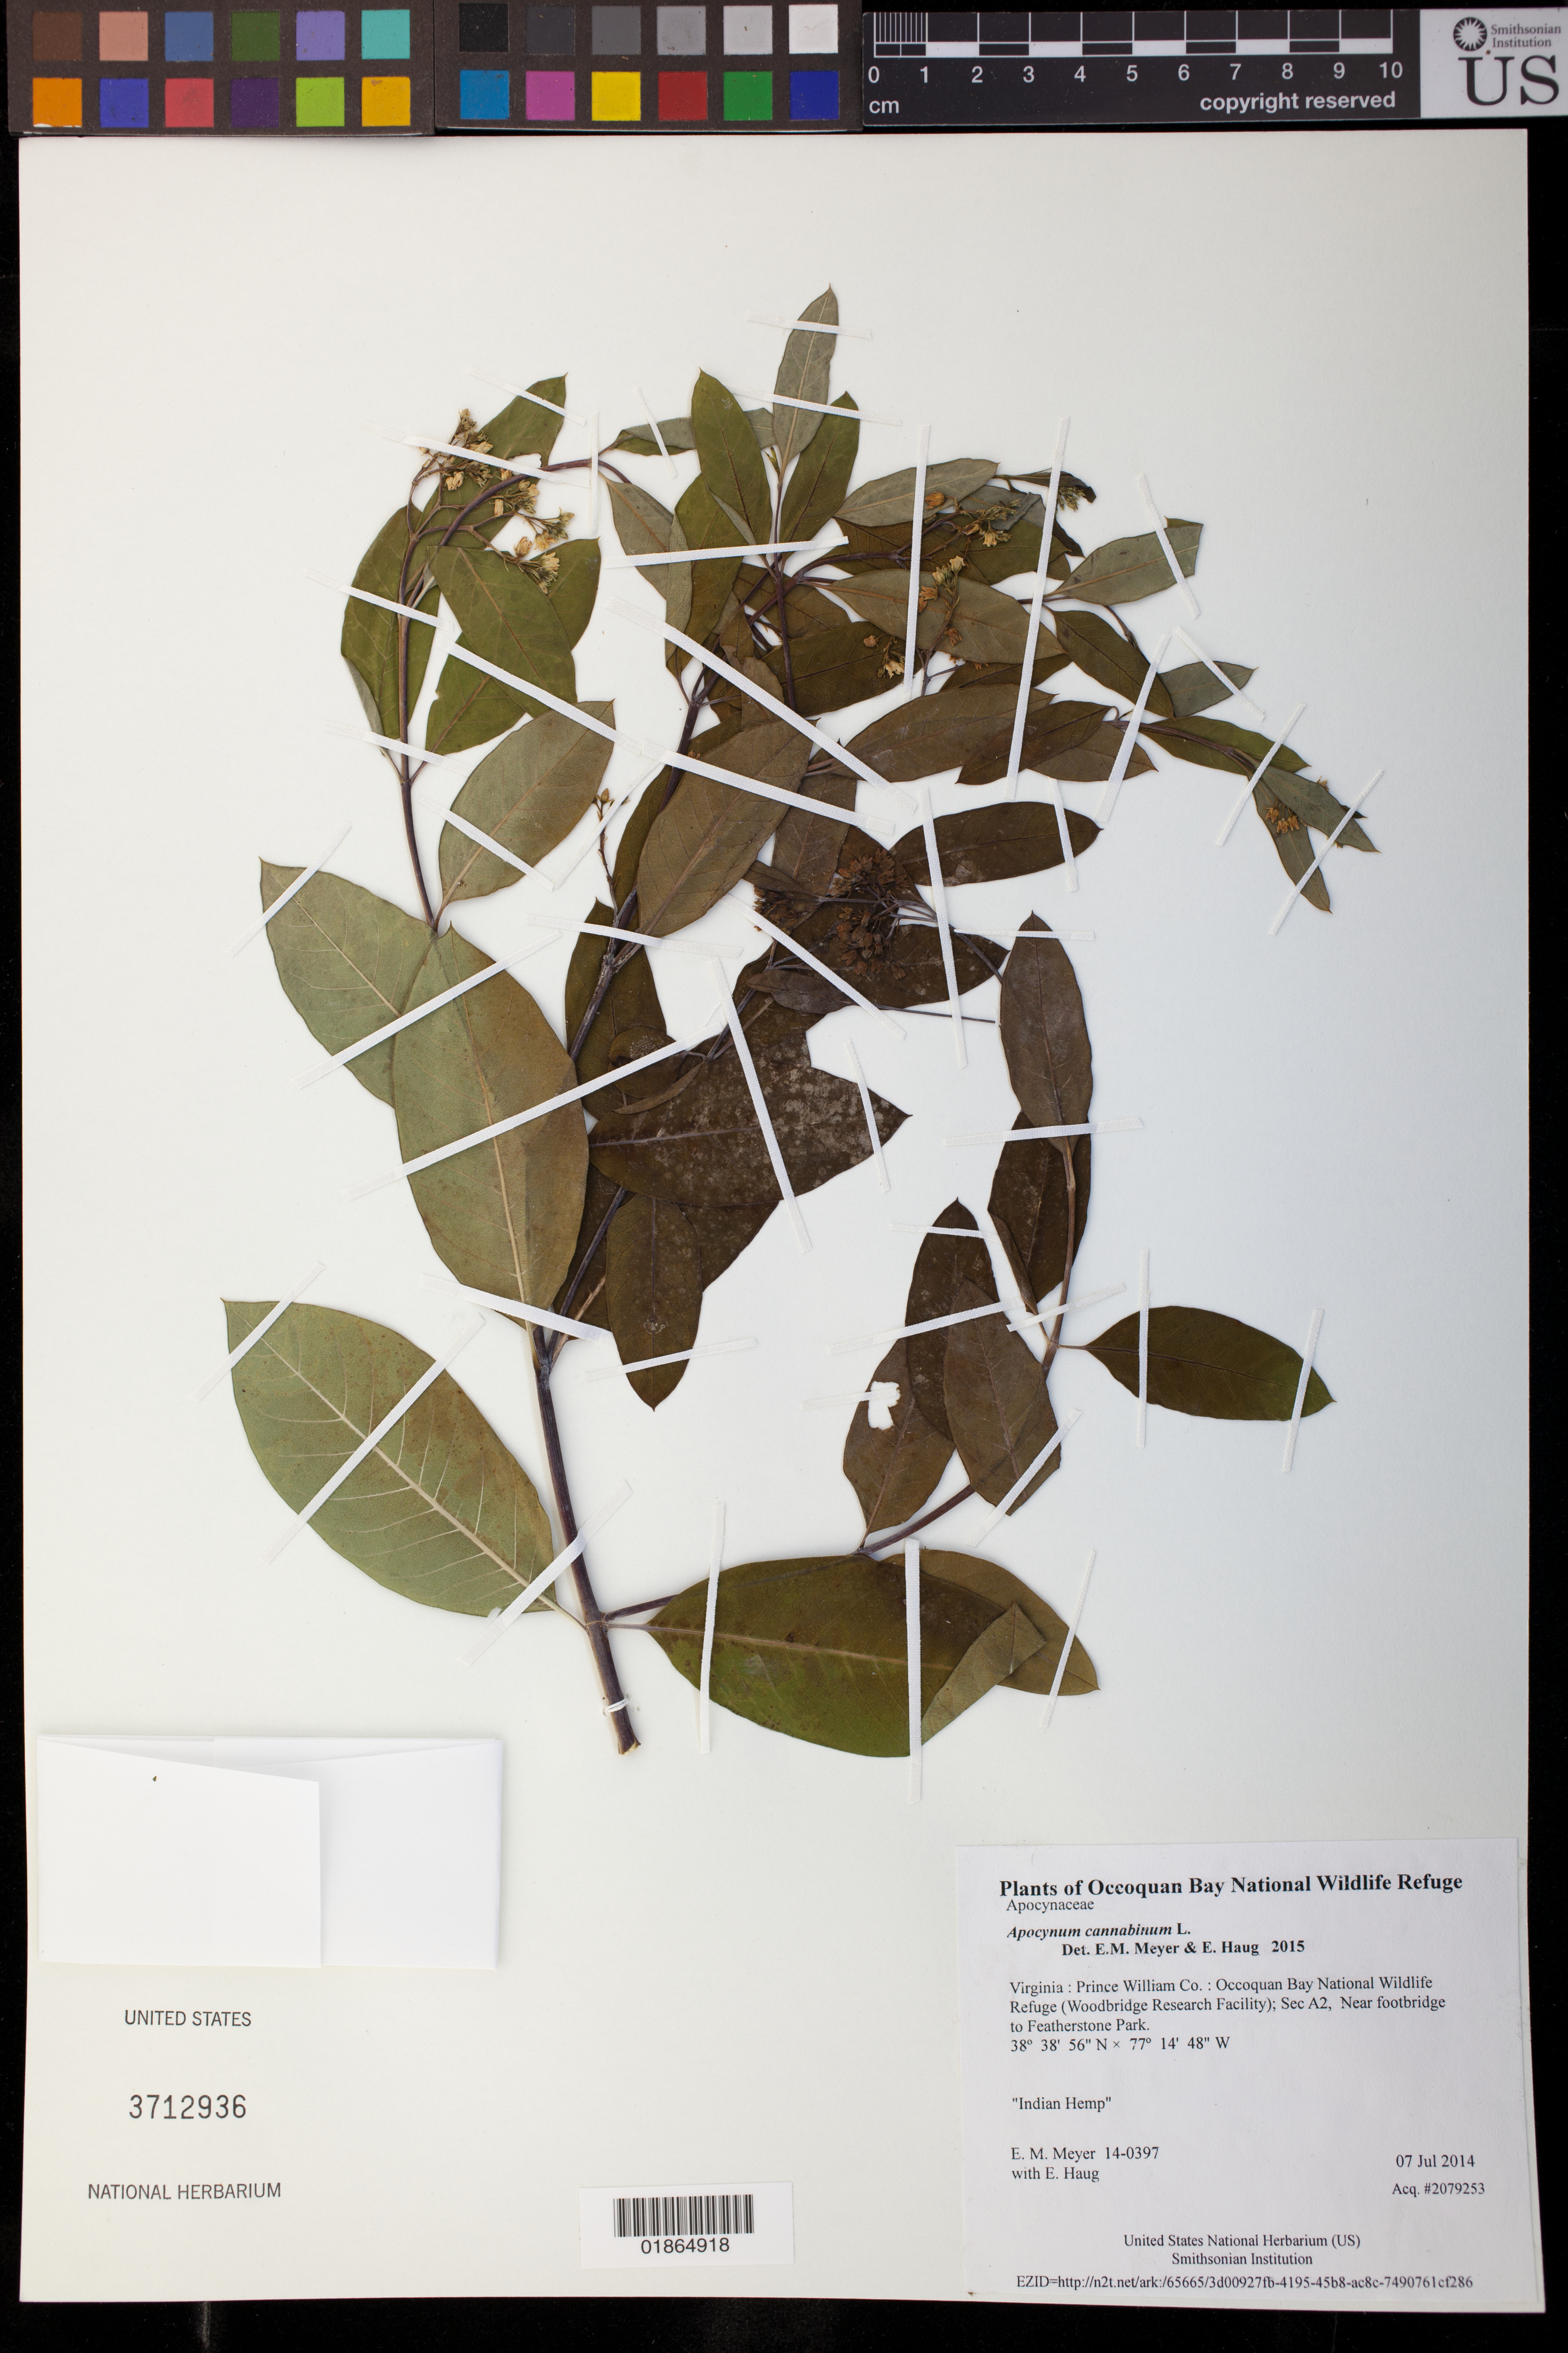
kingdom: Plantae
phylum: Tracheophyta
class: Magnoliopsida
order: Gentianales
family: Apocynaceae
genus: Apocynum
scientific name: Apocynum cannabinum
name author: L.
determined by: Meyer, E. M.; Haug, E.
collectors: E. M. Meyer & E. Haug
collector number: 14-0397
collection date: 2014-07-07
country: United States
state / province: Virginia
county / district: Prince William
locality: Occoquan Bay National Wildlife Refuge (Woodbridge Research Facility); Sec A2, Near footbridge to Featherstone Park.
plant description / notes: Indian Hemp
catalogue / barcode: US 3712936